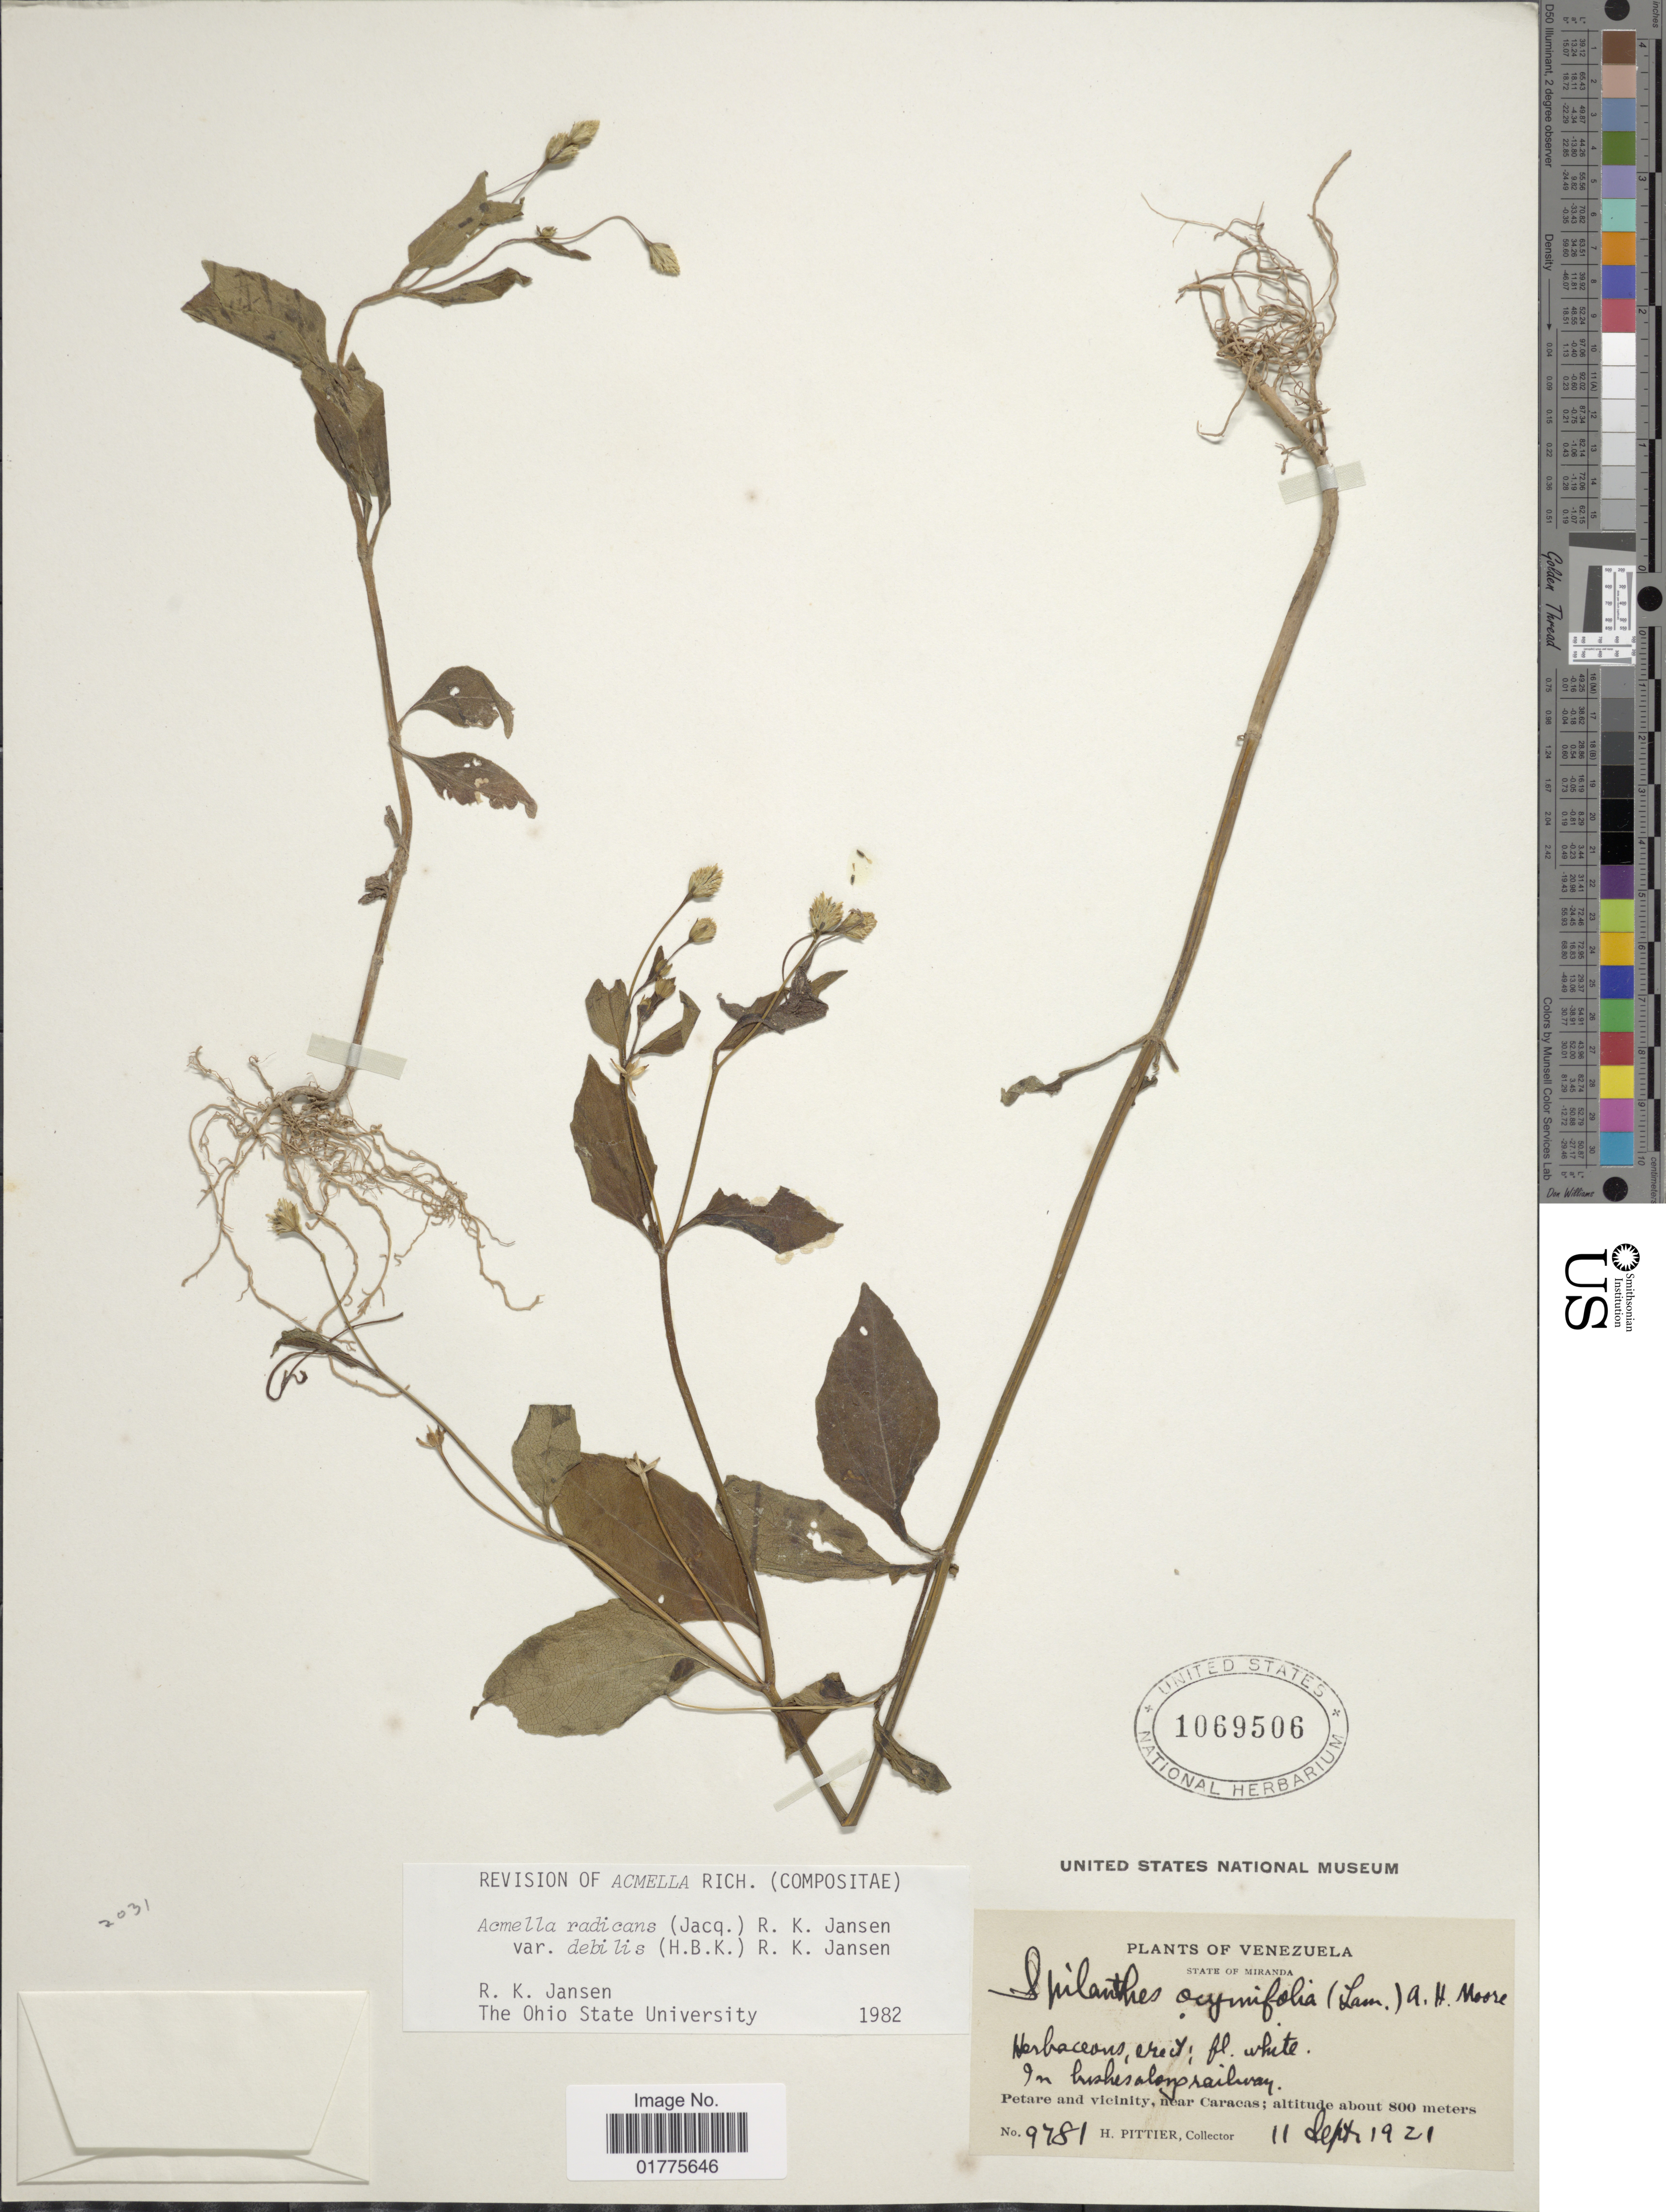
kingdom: Plantae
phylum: Tracheophyta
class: Magnoliopsida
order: Asterales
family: Asteraceae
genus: Acmella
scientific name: Acmella radicans var. debilis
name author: (Kunth) R.K. Jansen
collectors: H. F. Pittier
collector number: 9781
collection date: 1921-09-11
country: Venezuela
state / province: Miranda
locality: Petare and vicinity, near Caracas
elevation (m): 800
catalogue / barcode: US 1069506